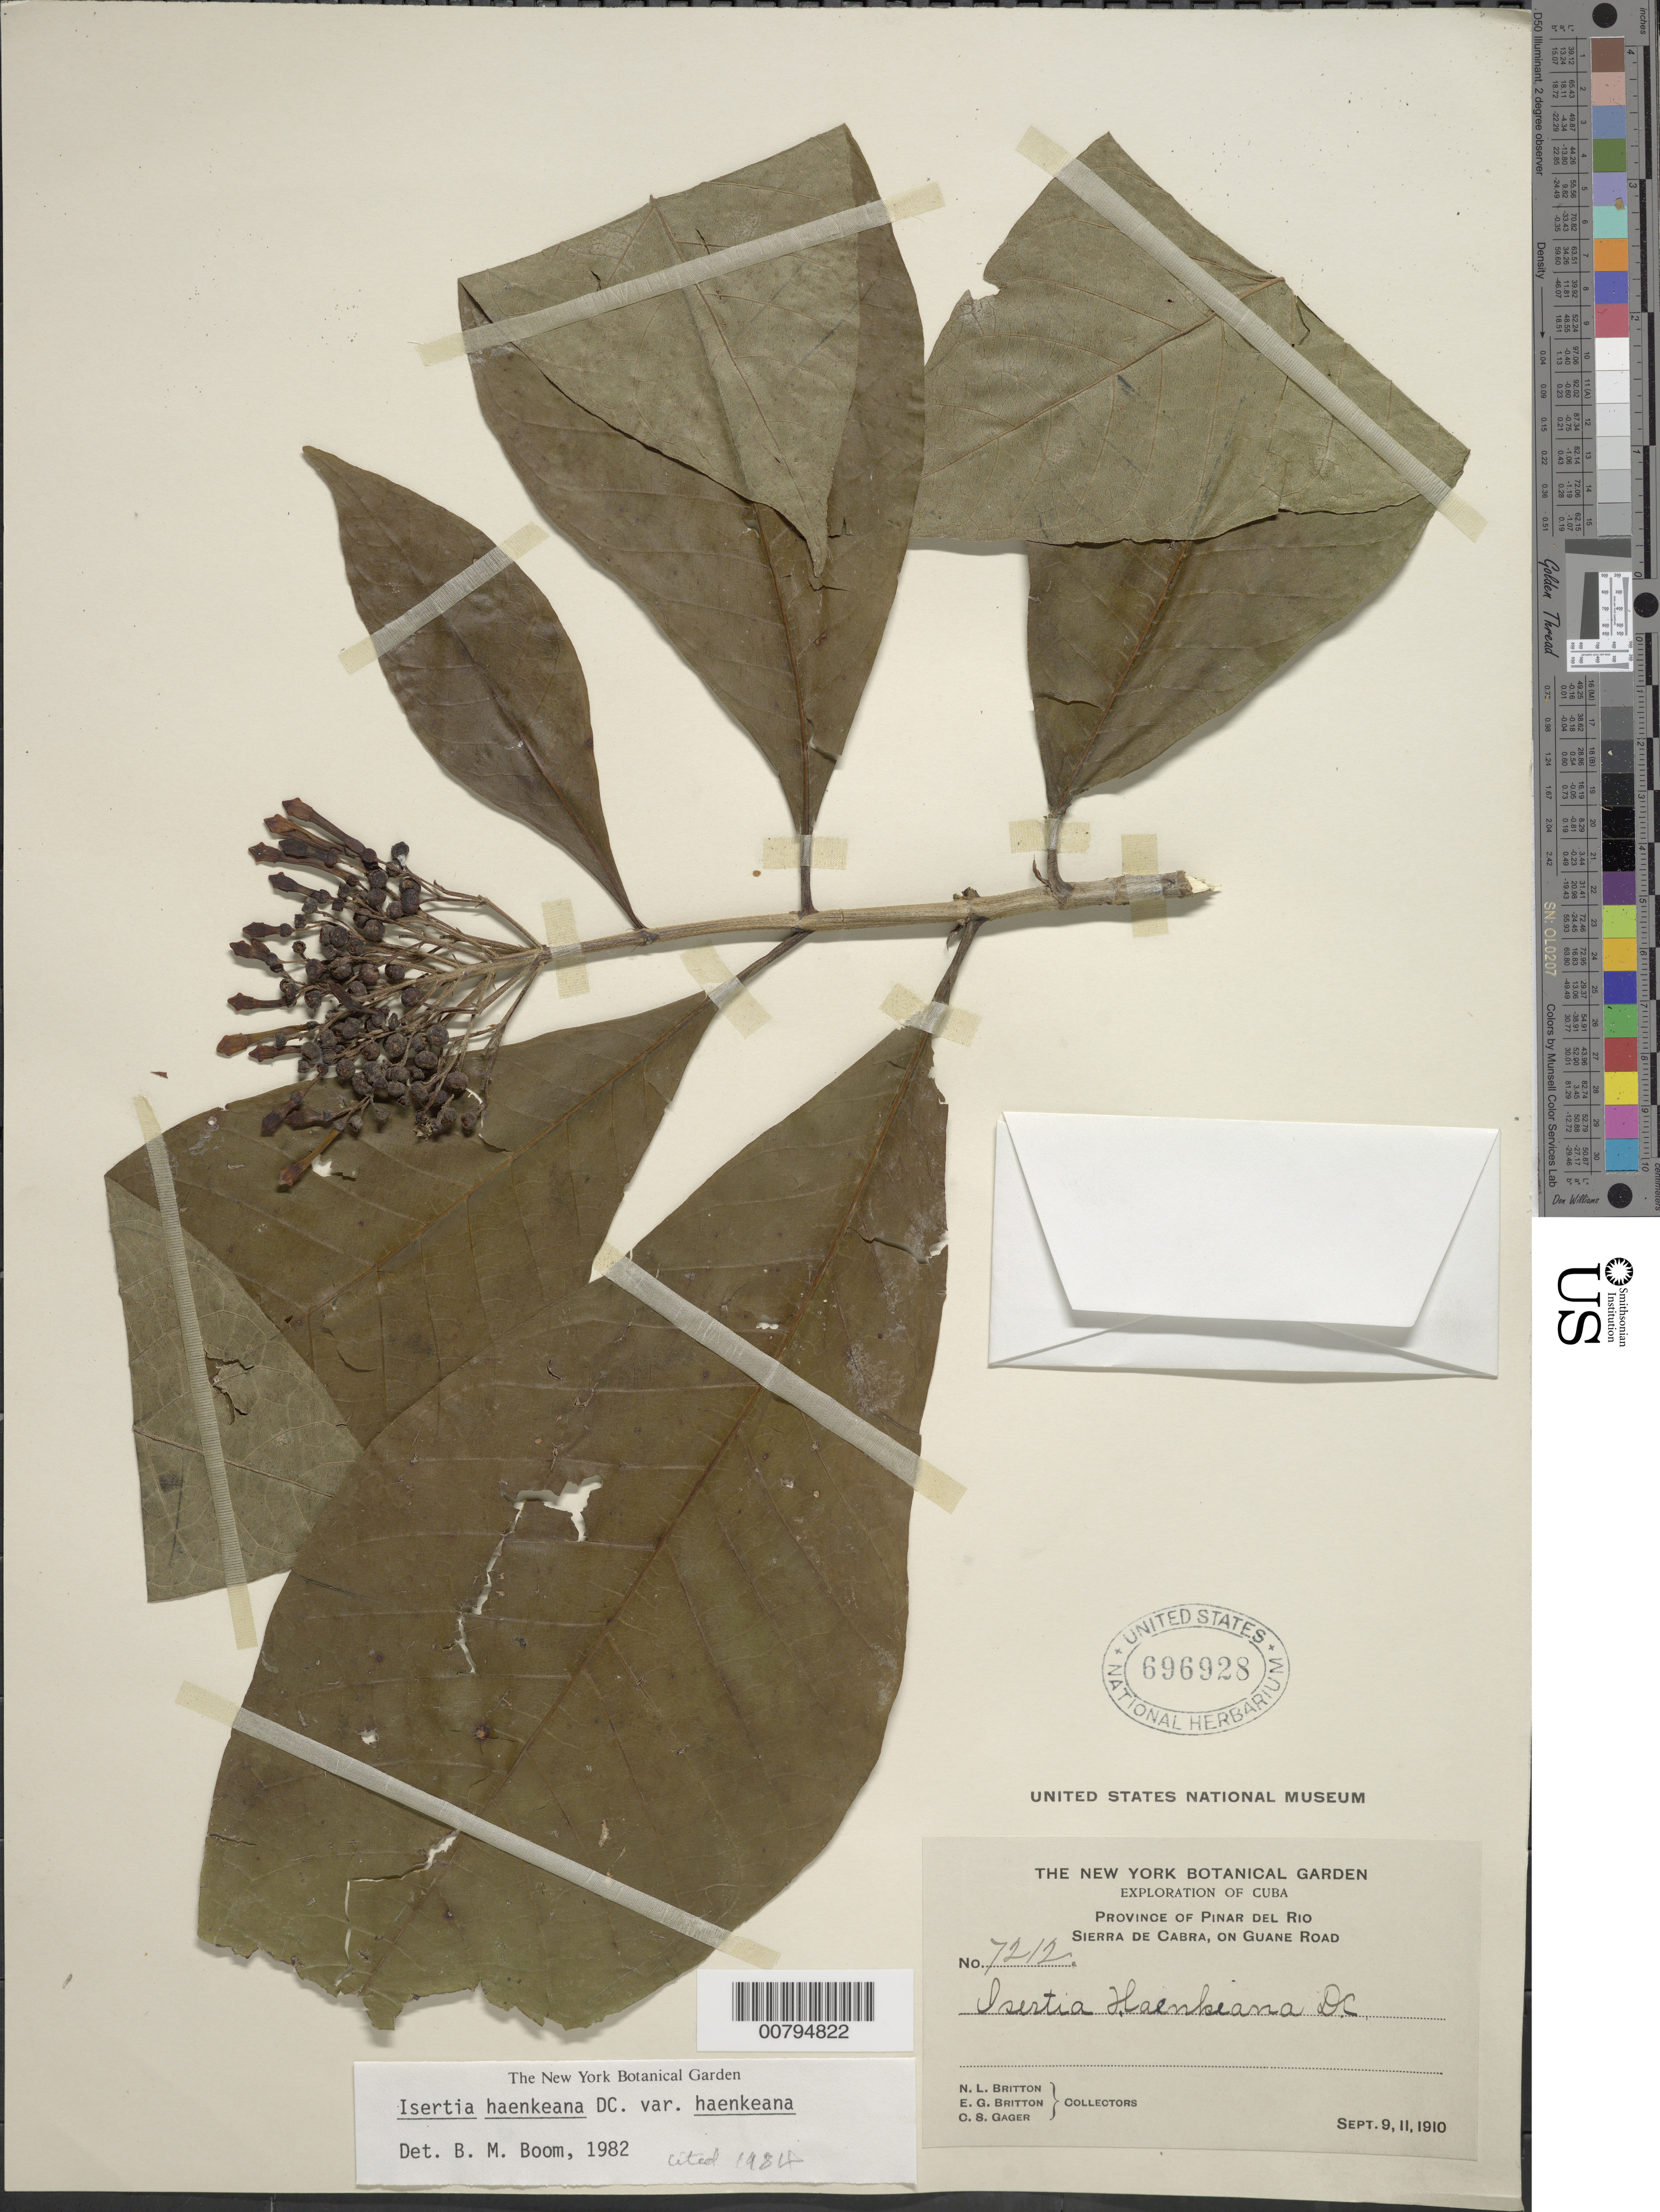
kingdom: Plantae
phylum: Tracheophyta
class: Magnoliopsida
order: Gentianales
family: Rubiaceae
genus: Isertia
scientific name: Isertia haenkeana var. haenkeana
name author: DC.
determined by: Boom, B. M.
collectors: N. Britton, E. G. Britton & C. Gager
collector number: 7212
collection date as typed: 09 Sep 1910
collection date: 1910-09-09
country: Cuba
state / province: Pinar del Río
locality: Sierra de Cabra, on Guane Road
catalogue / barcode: US 696928